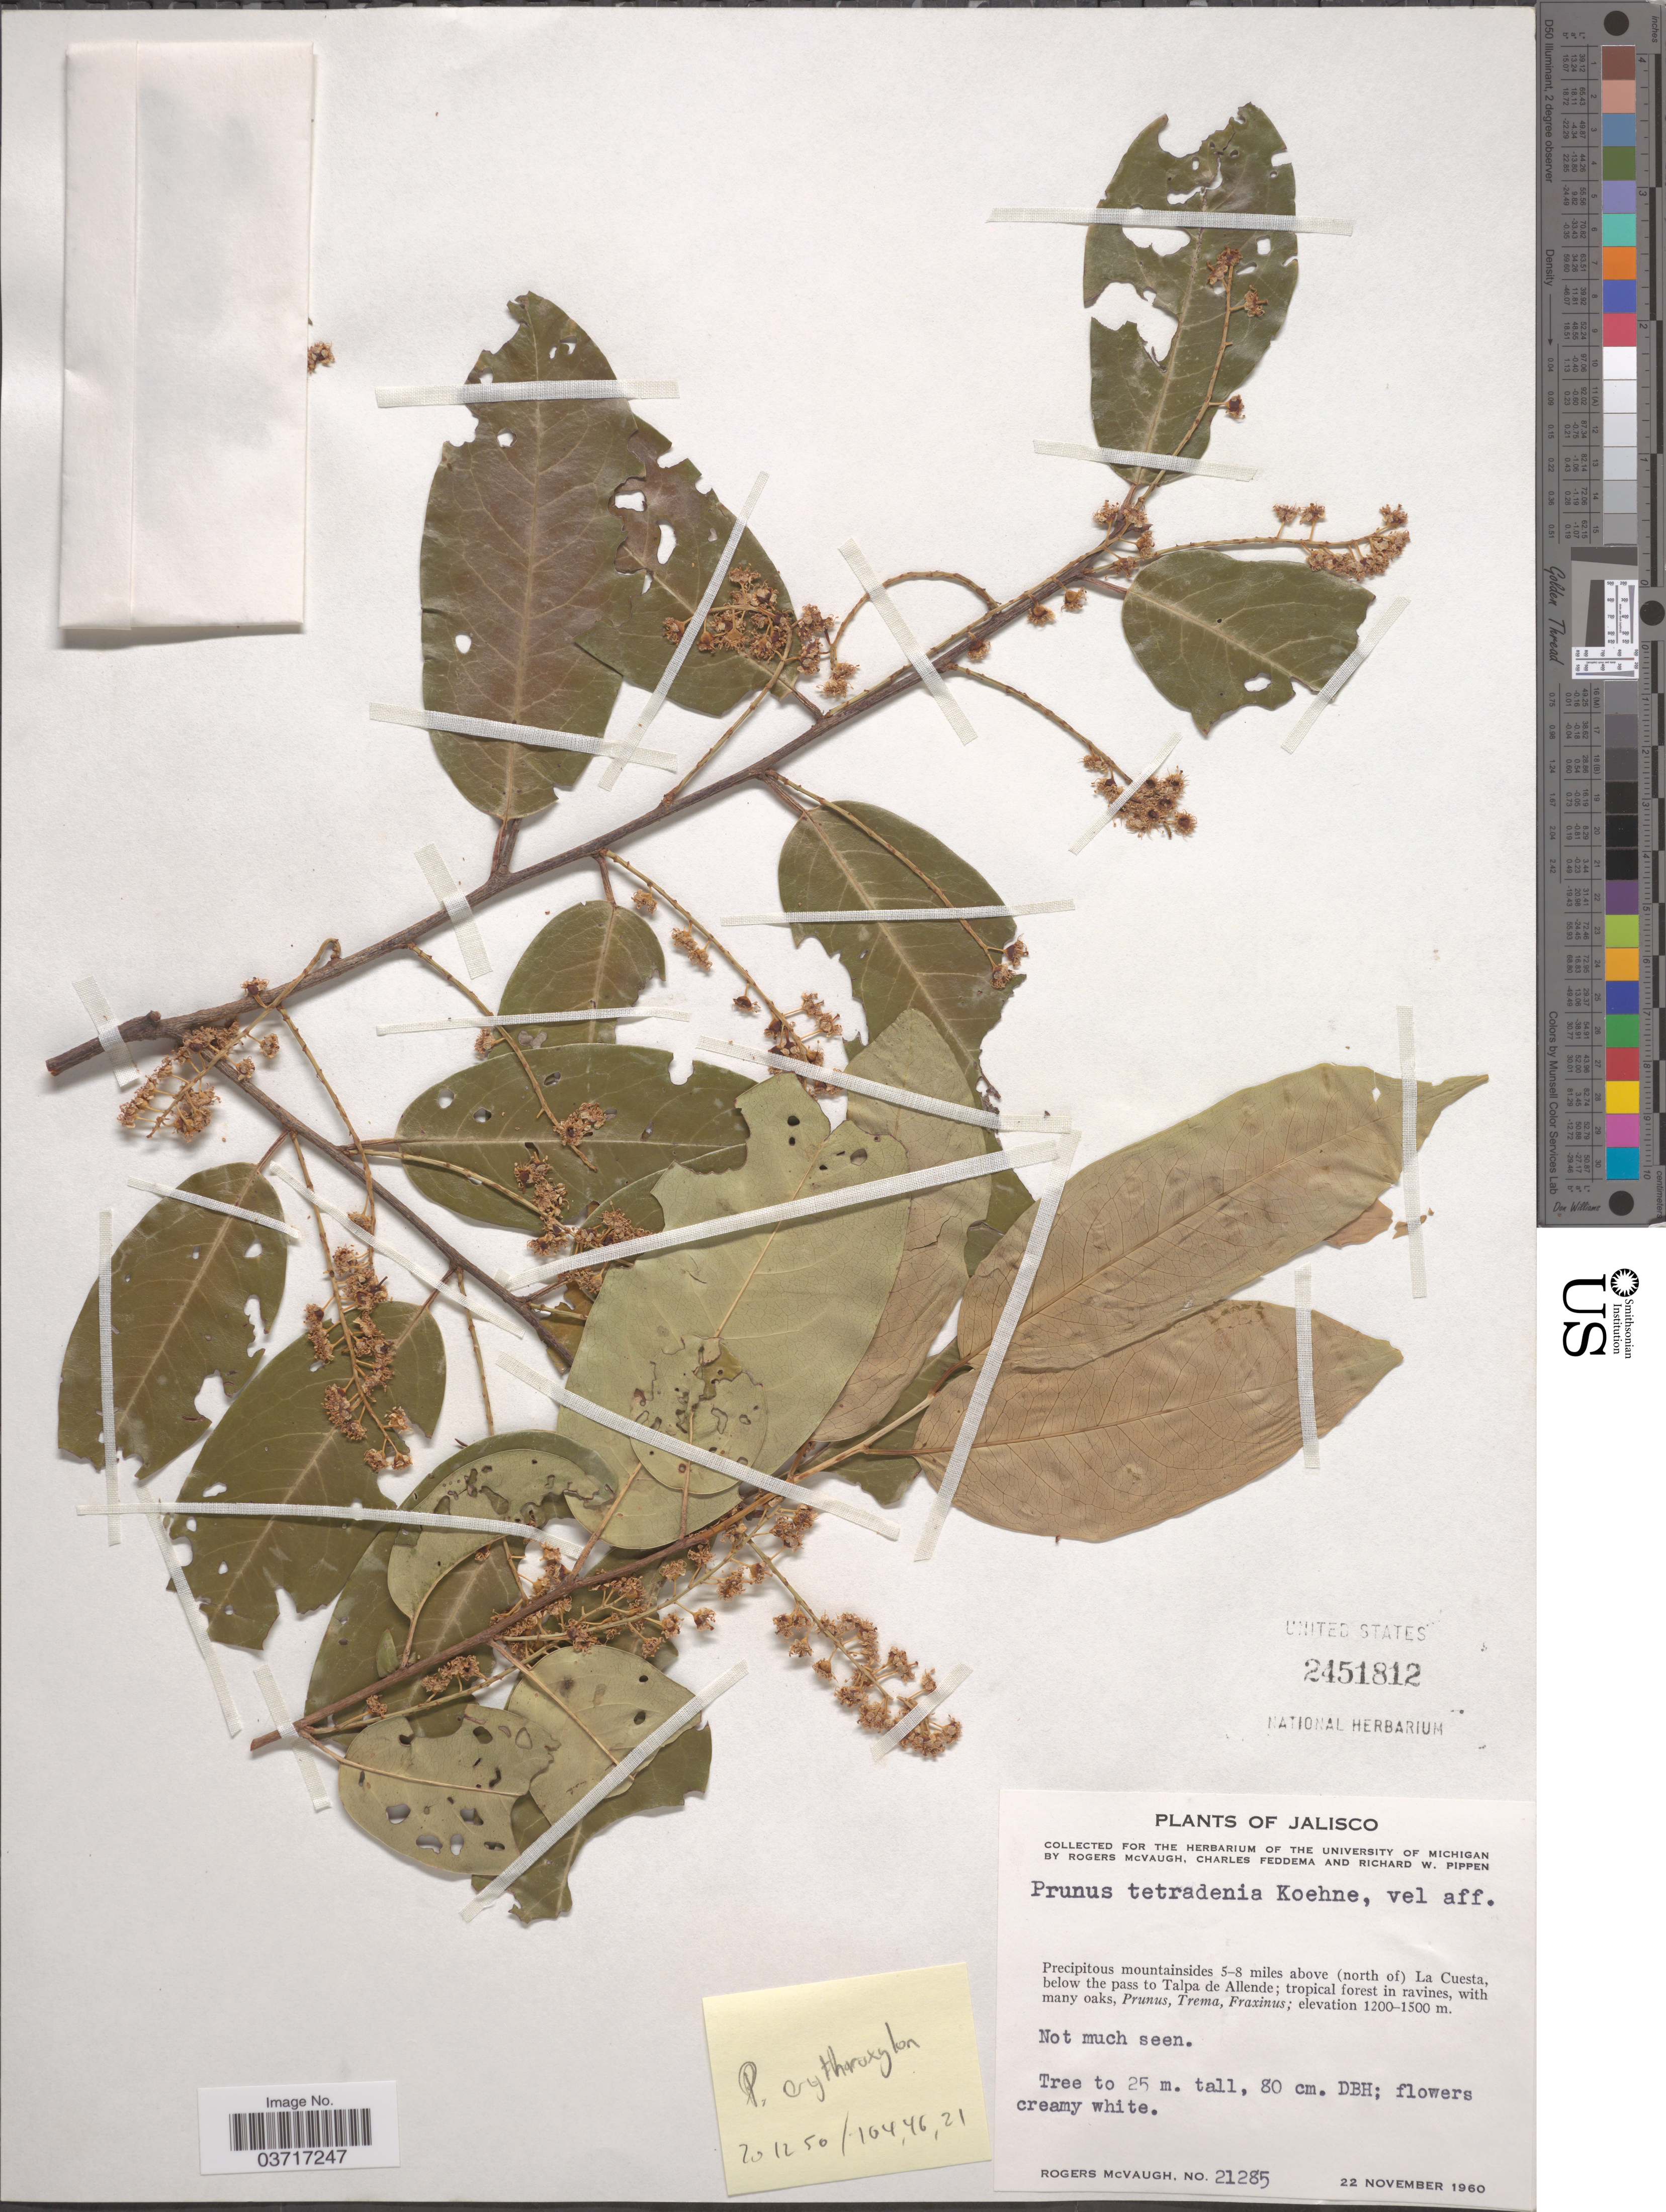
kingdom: Plantae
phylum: Tracheophyta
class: Magnoliopsida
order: Rosales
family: Rosaceae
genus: Prunus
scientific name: Prunus sp.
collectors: R. McVaugh, C. Feddema & R. W. Pippen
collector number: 21285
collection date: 1960-11-22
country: Mexico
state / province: Jalisco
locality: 5-8 miles above (north of) La Cuesta, below the pass to Talpa de Allende.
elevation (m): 1200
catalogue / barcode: US 2451812